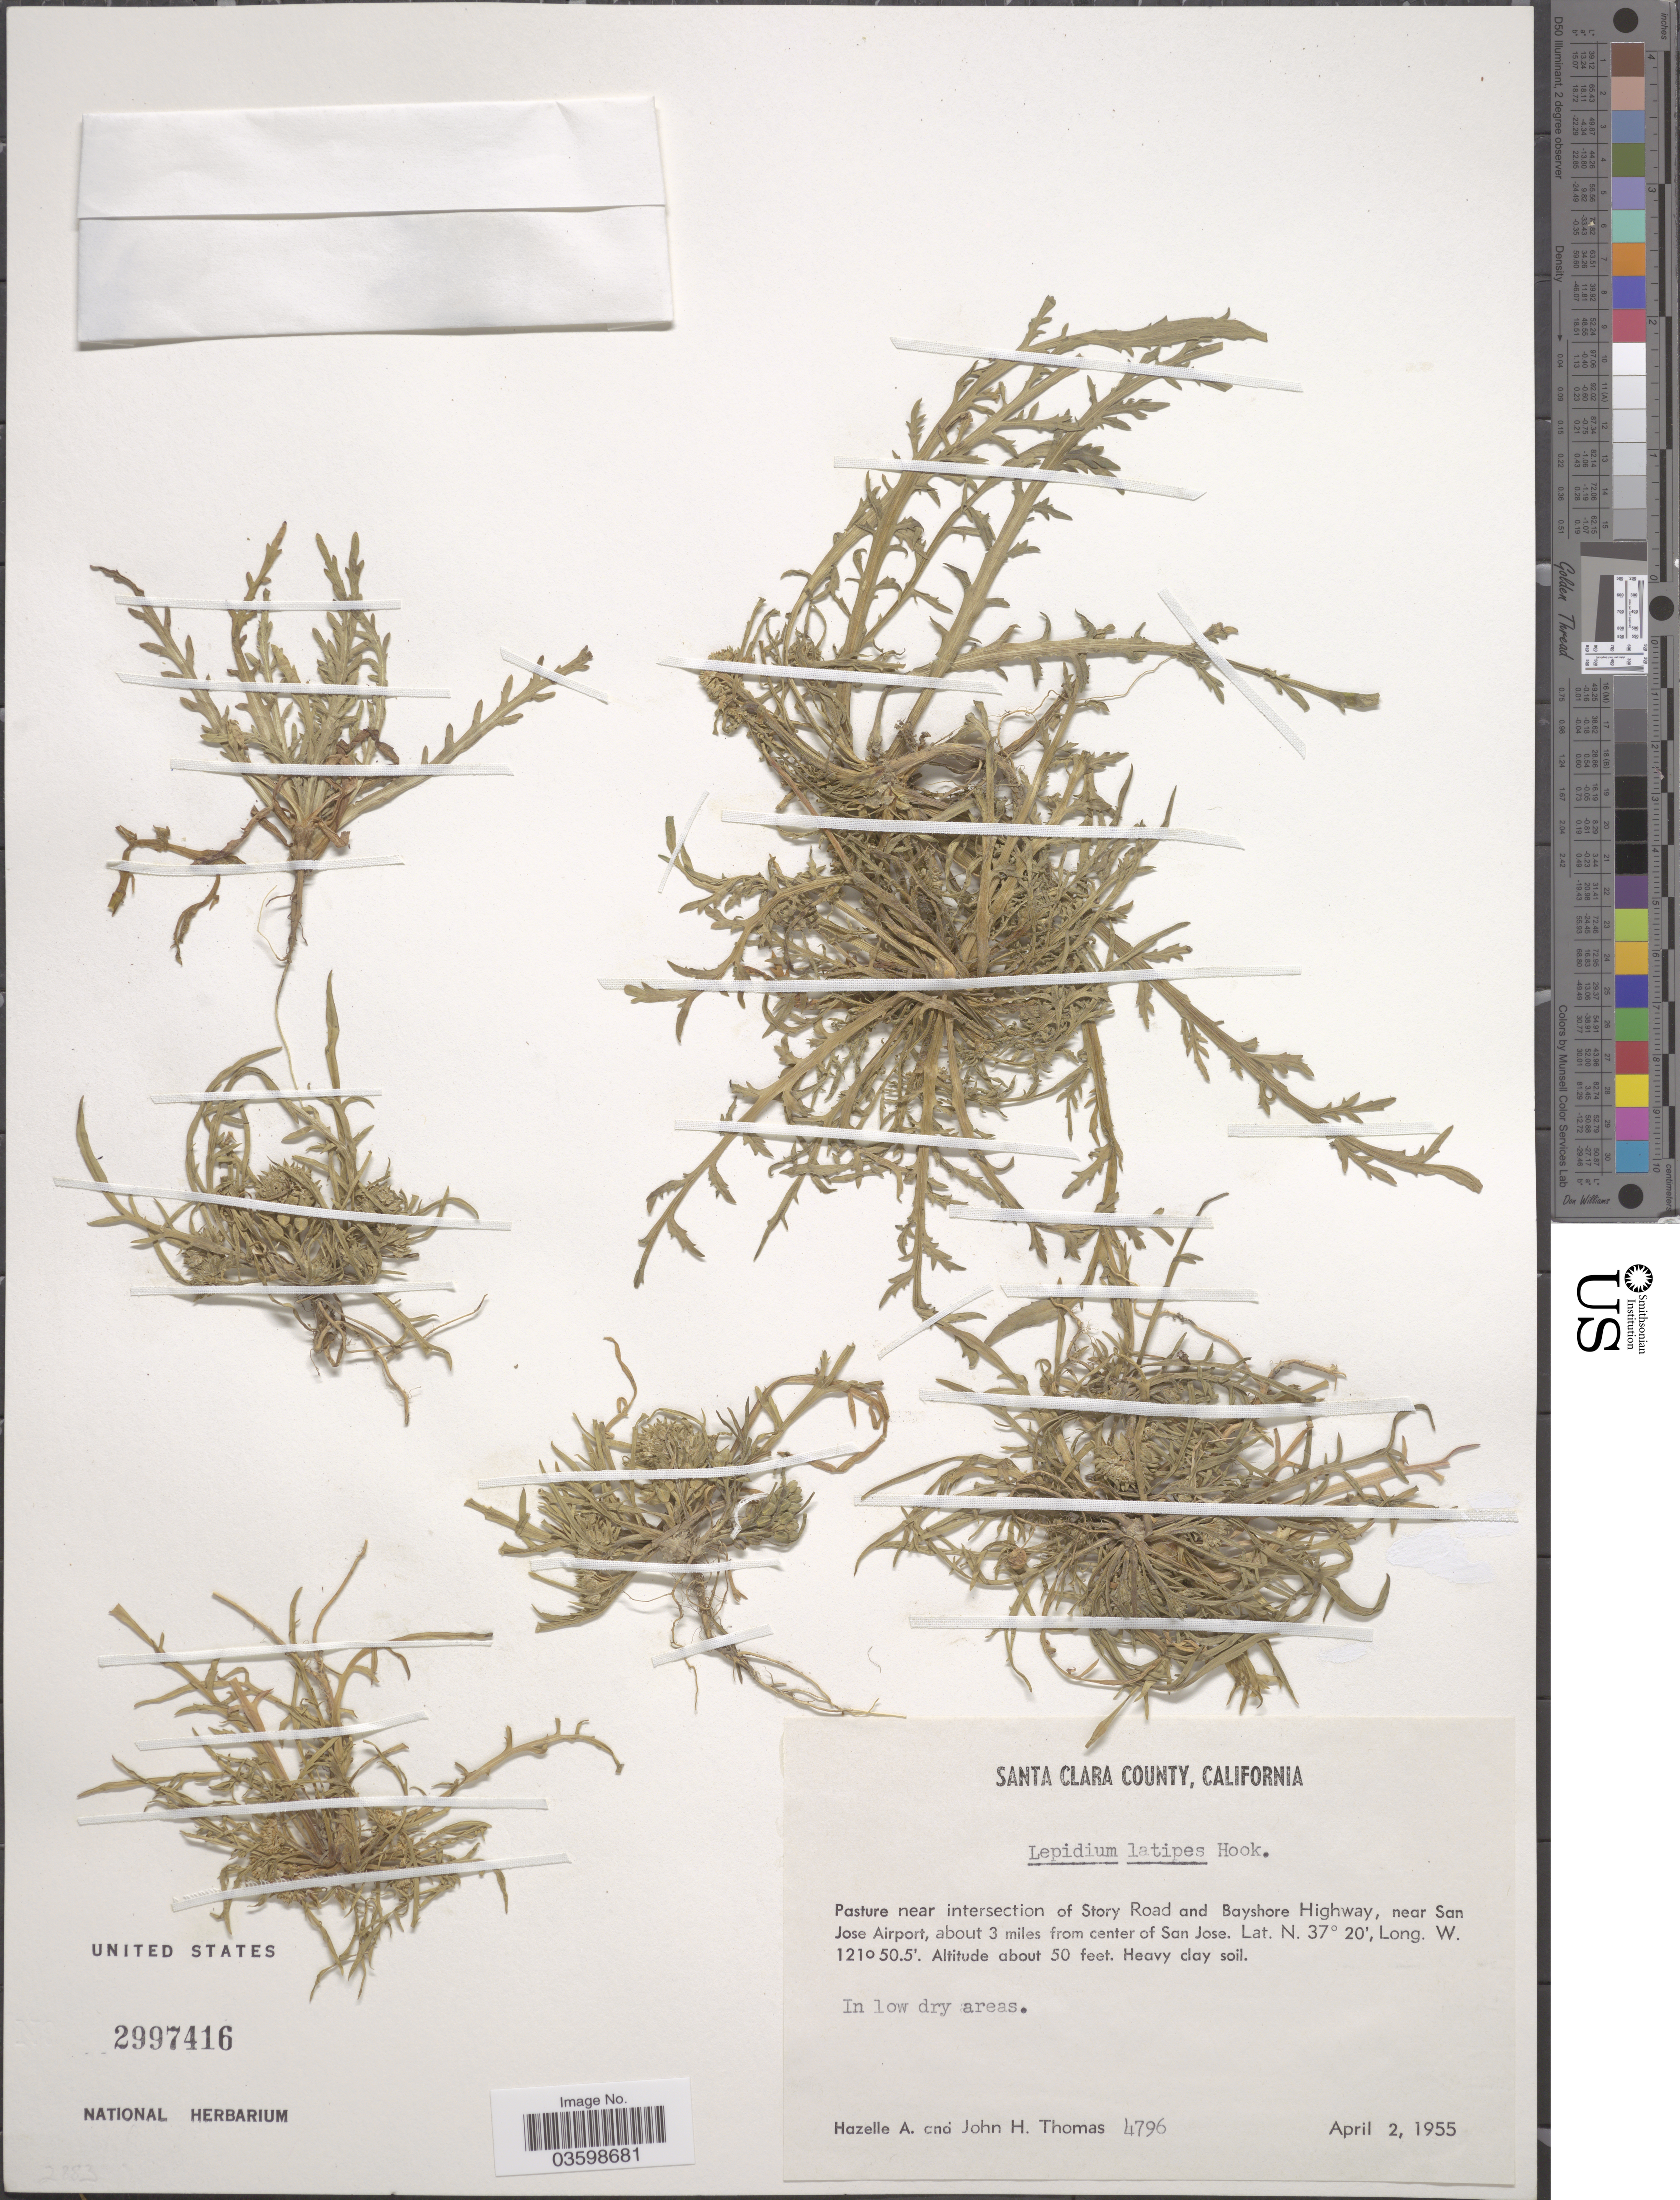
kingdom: Plantae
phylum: Tracheophyta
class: Magnoliopsida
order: Brassicales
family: Brassicaceae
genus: Lepidium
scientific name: Lepidium latipes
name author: Hook.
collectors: H. Thomas & J. H. Thomas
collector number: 4796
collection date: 1955-04-02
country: United States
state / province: California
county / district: Santa Clara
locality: Santa Clara County. Pasture near intersection of Story Road and Bayshore Highway, near San Jose Airport, about 3 miles from center of San Jose.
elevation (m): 15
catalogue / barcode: US 2997416